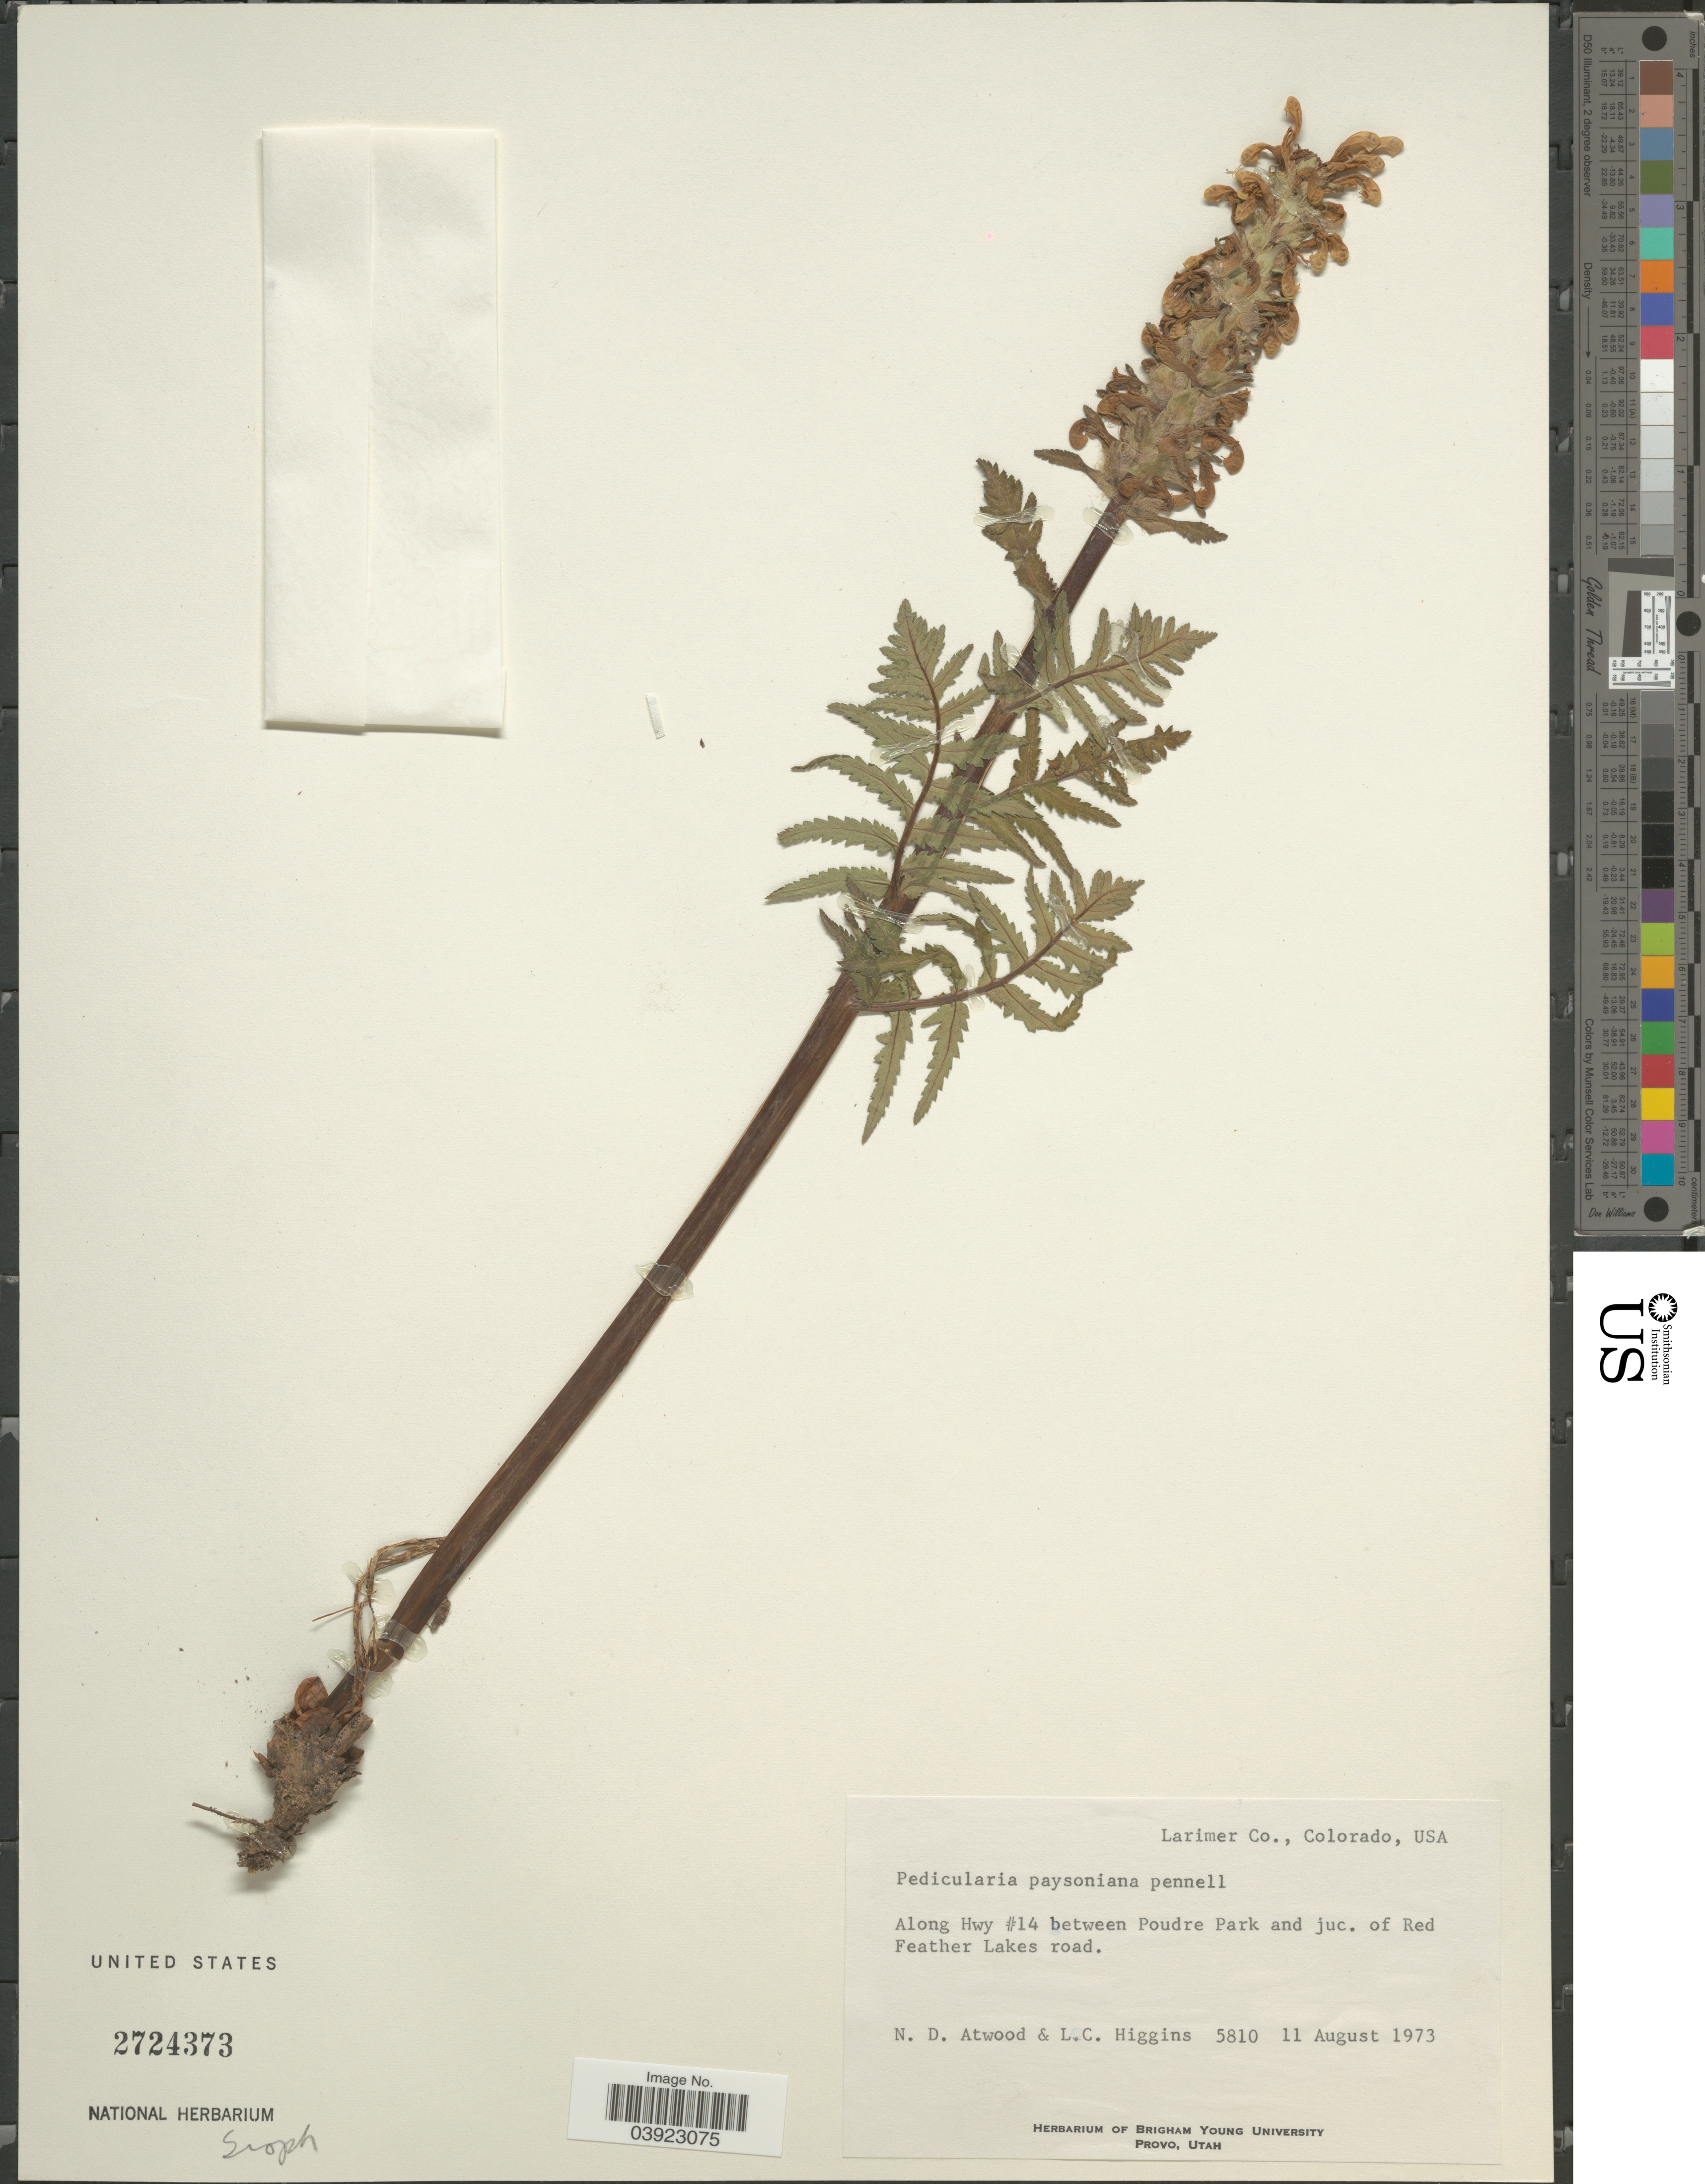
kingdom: Plantae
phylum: Tracheophyta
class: Magnoliopsida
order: Lamiales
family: Orobanchaceae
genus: Pedicularis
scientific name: Pedicularis paysoniana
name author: Pennell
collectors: N. Atwood & L. Higgins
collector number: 5810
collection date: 1973-08-11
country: United States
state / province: Colorado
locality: Larimer Co. Along Hwy #14 between Poudre Park and juc. of Red Feather Lakes road.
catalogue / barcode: US 2724373